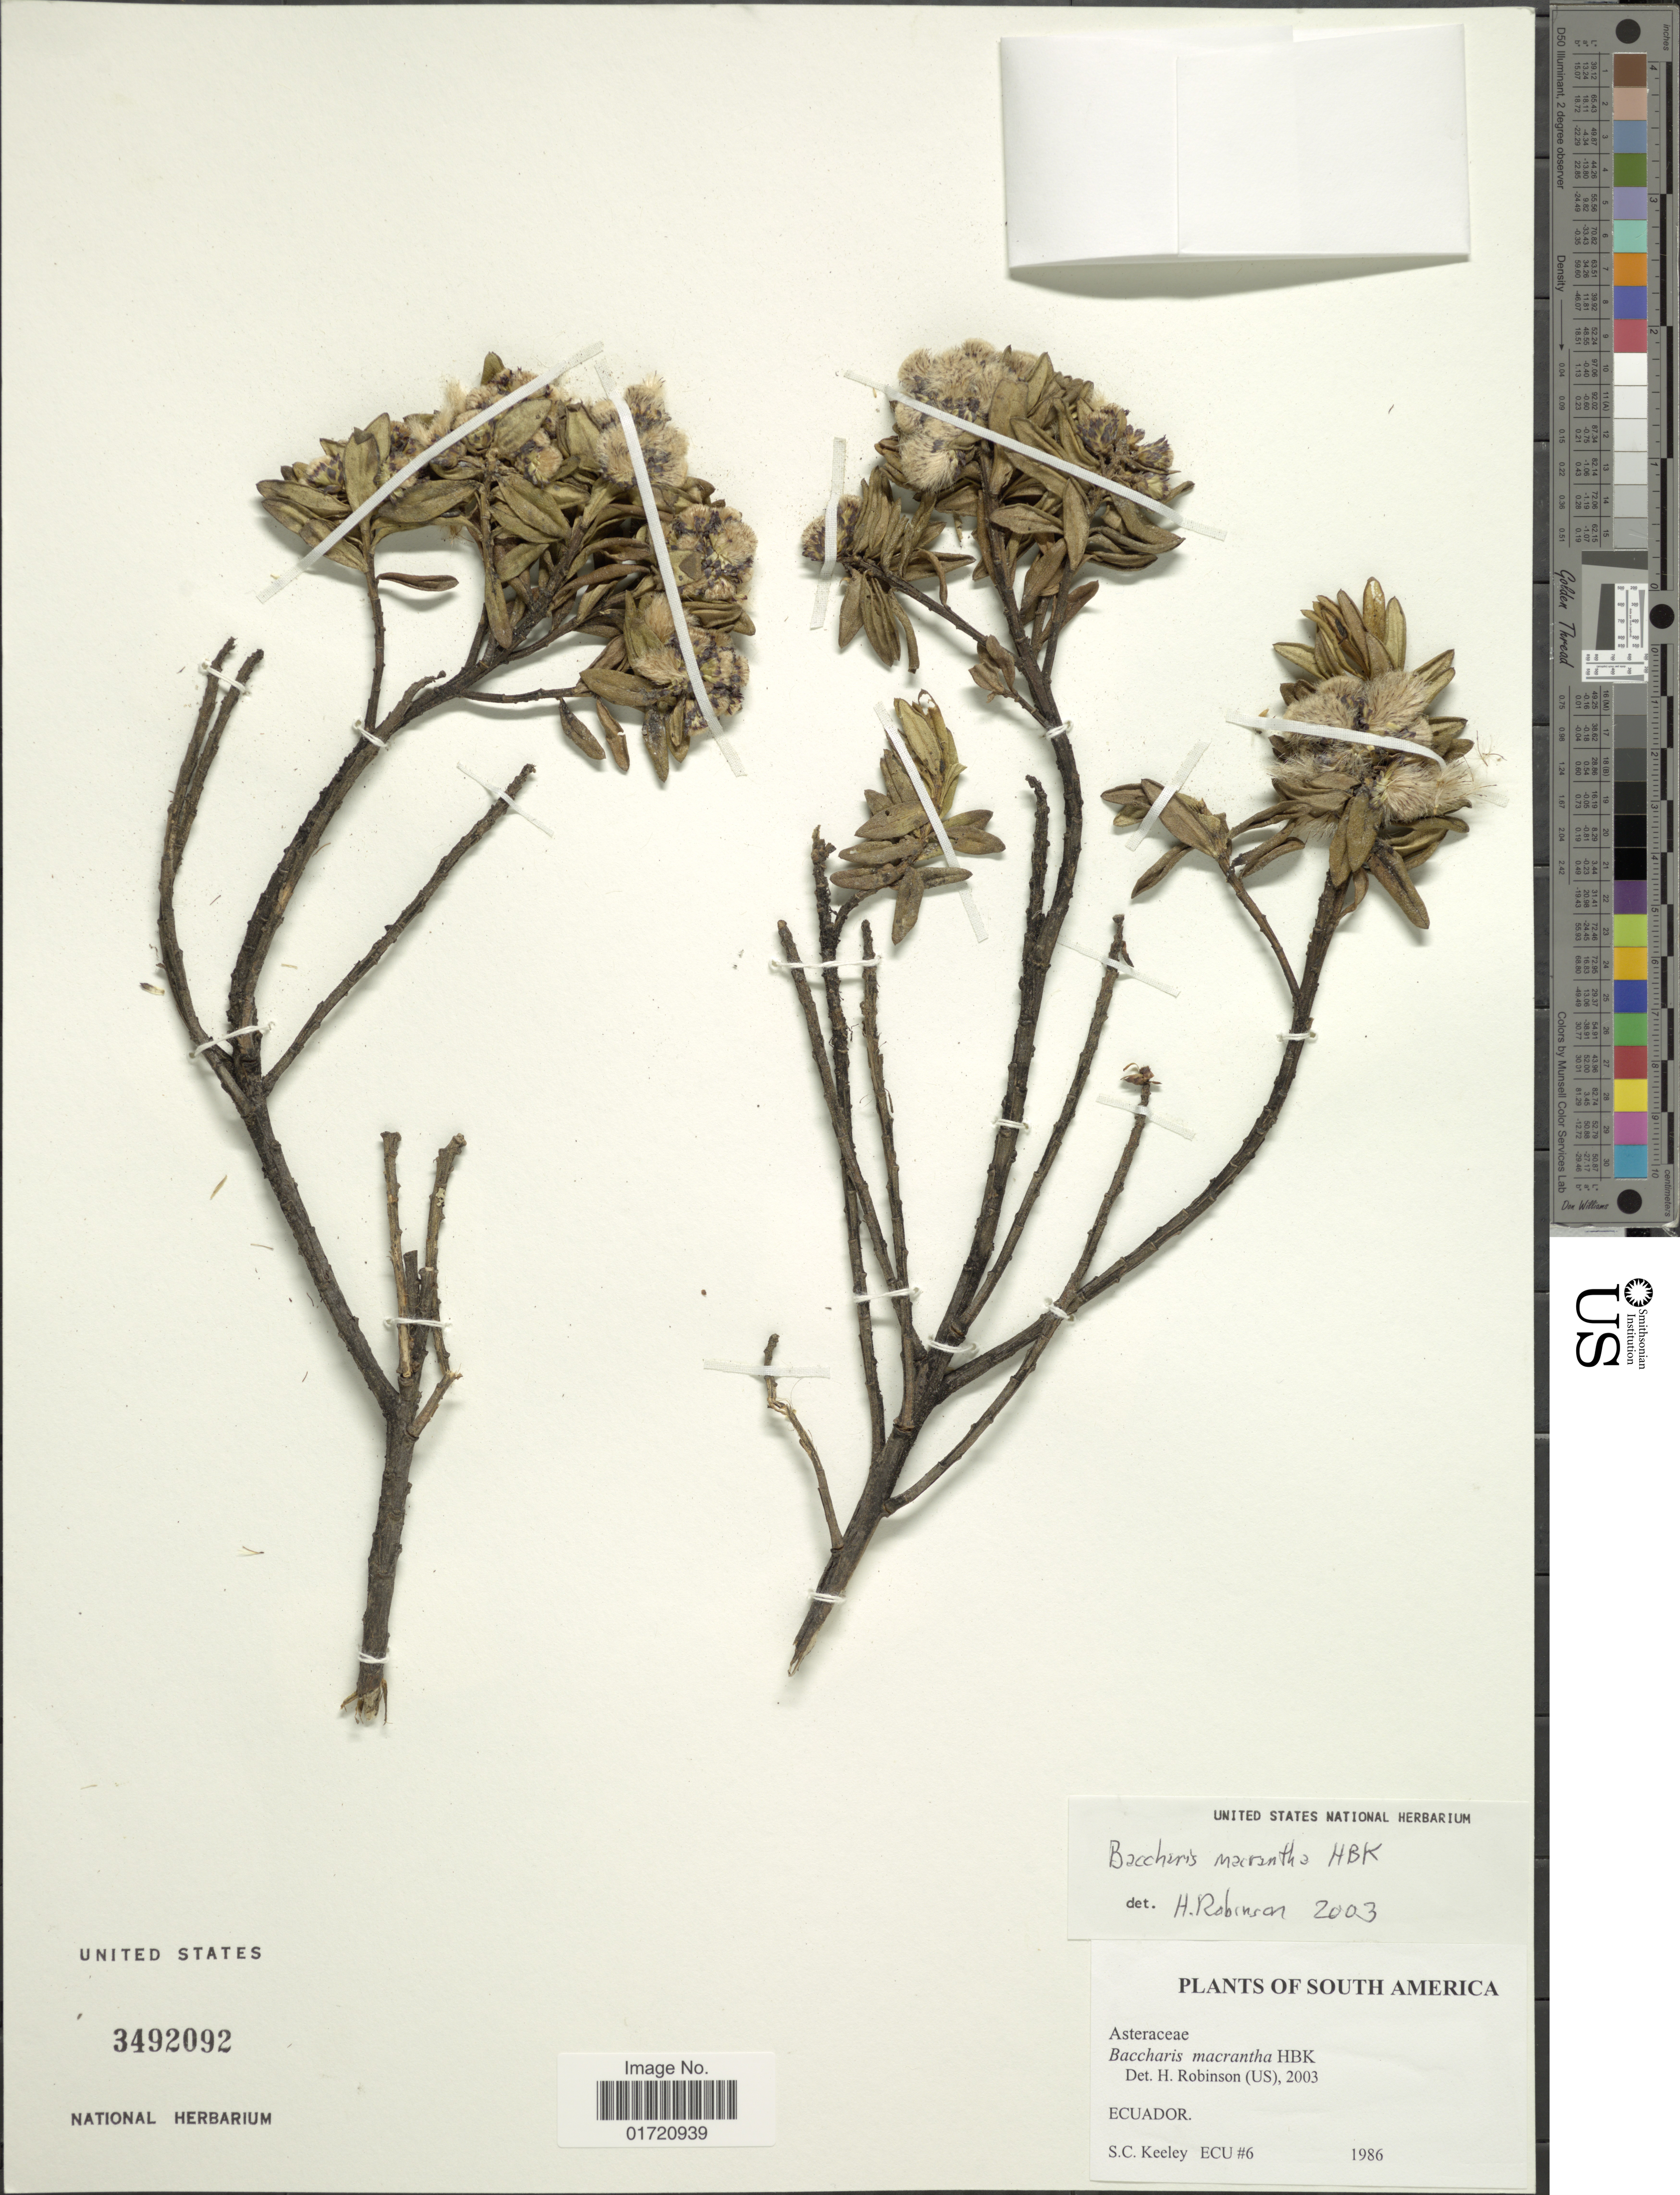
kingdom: Plantae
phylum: Tracheophyta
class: Magnoliopsida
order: Asterales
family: Asteraceae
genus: Baccharis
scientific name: Baccharis macrantha subsp. minor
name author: (Cuatrec.) Cuatrec.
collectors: S. C. Keeley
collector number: ECU6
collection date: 1986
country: Ecuador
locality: South America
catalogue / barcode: US 3492092